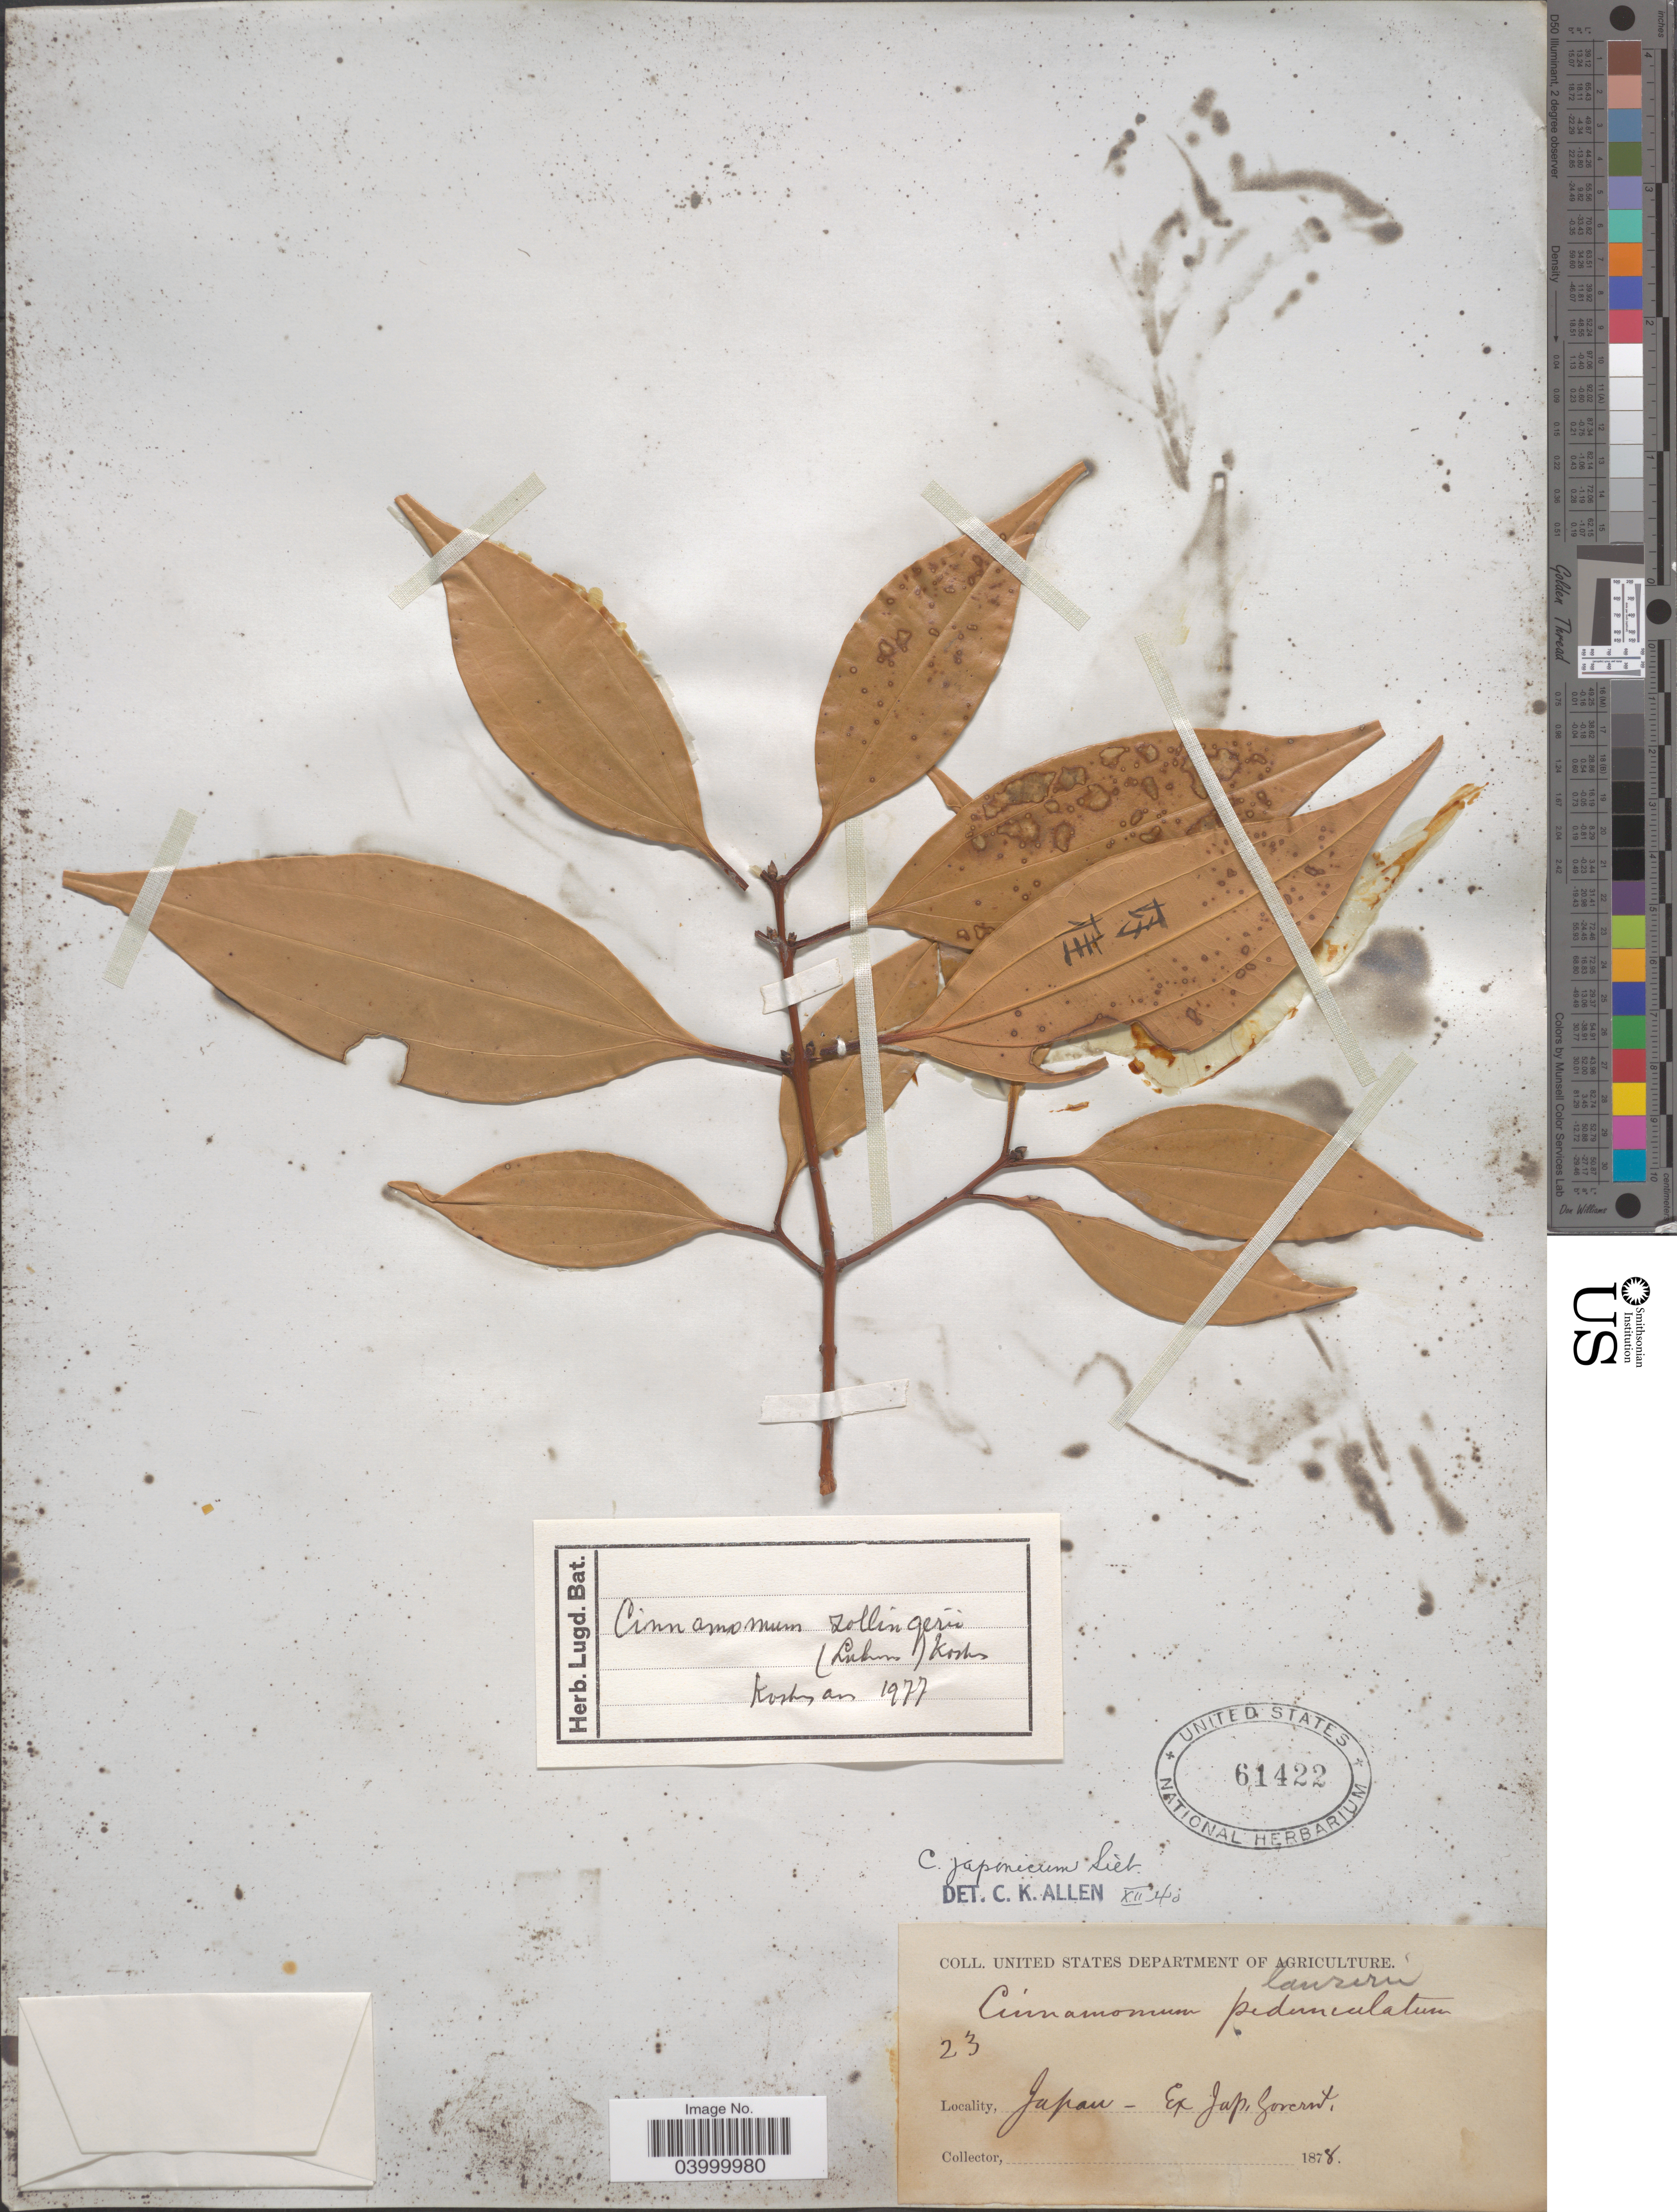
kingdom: Plantae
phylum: Tracheophyta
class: Magnoliopsida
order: Laurales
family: Lauraceae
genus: Cinnamomum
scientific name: Cinnamomum zollingeri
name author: Lukman.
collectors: ex herb. Jap. Govt.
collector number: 23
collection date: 1878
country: Japan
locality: Ex Jap. Governt.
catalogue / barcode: US 61422